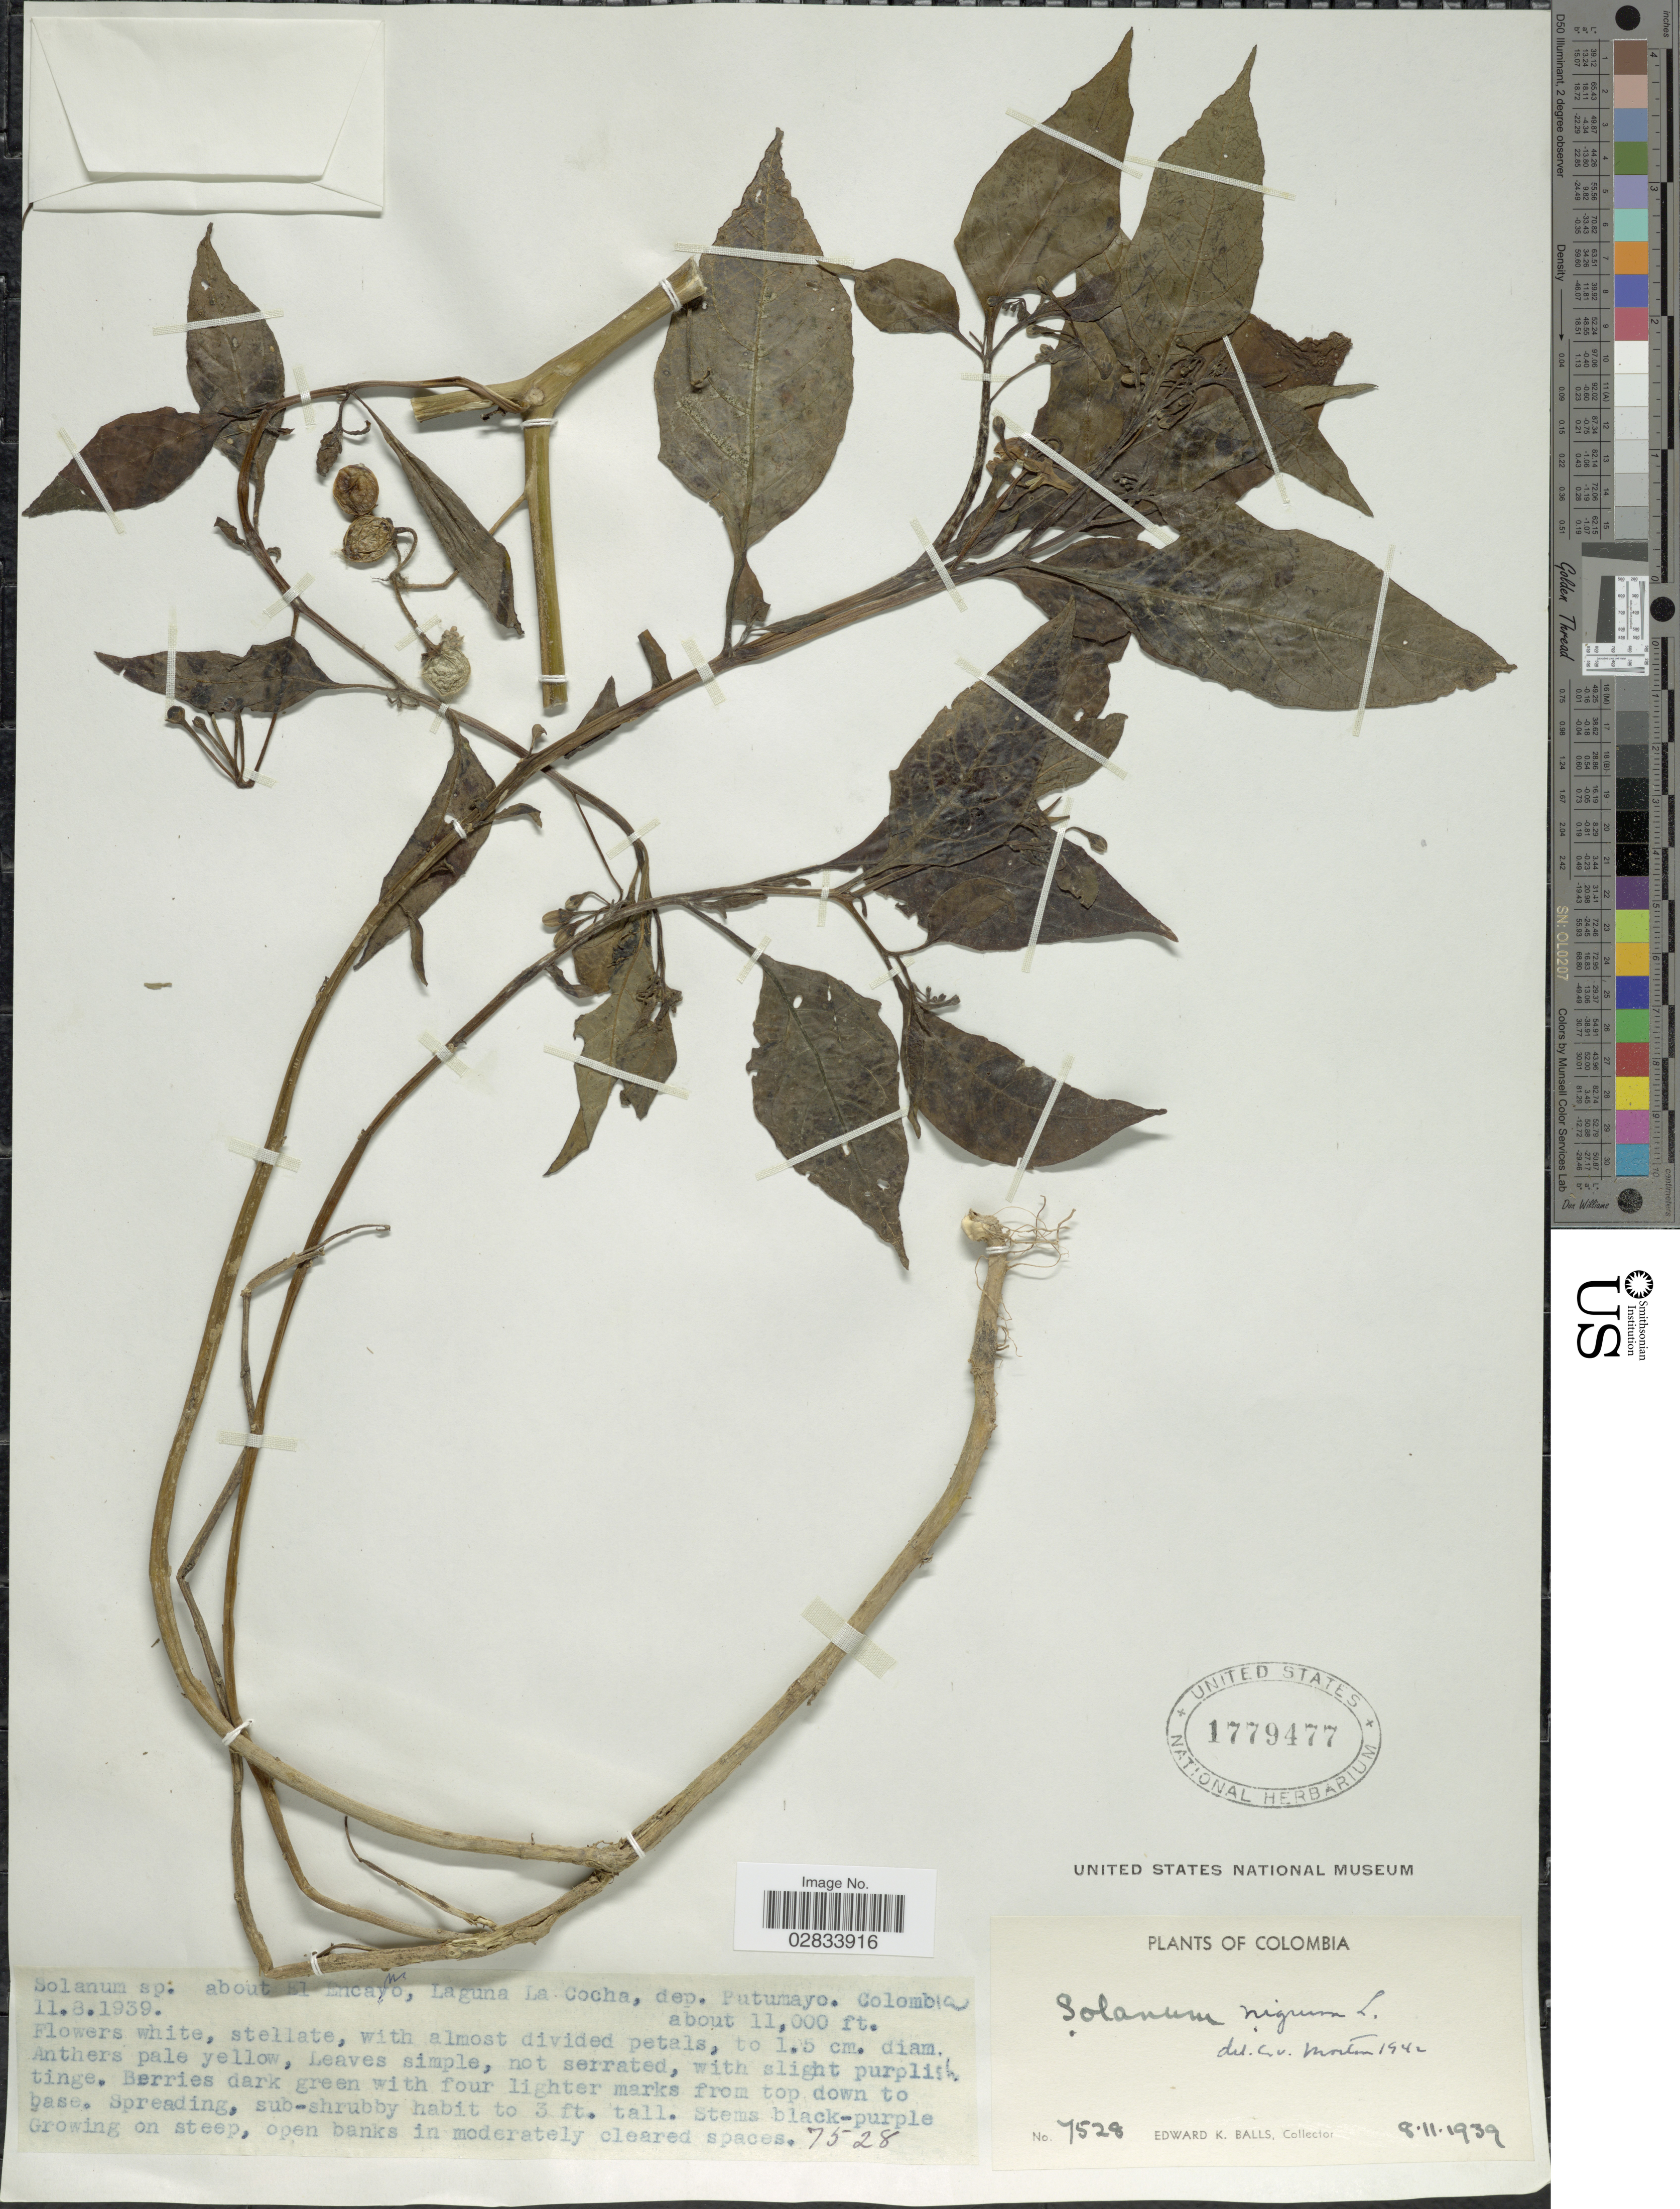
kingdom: Plantae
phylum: Tracheophyta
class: Magnoliopsida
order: Solanales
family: Solanaceae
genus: Solanum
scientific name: Solanum nigrum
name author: L.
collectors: E. K. Balls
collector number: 7528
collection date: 1939-08-11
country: Colombia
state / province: Putumayo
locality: About El Encano, Laguna La Cocha, dep. Putumayo.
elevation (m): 3353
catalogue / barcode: US 1779477